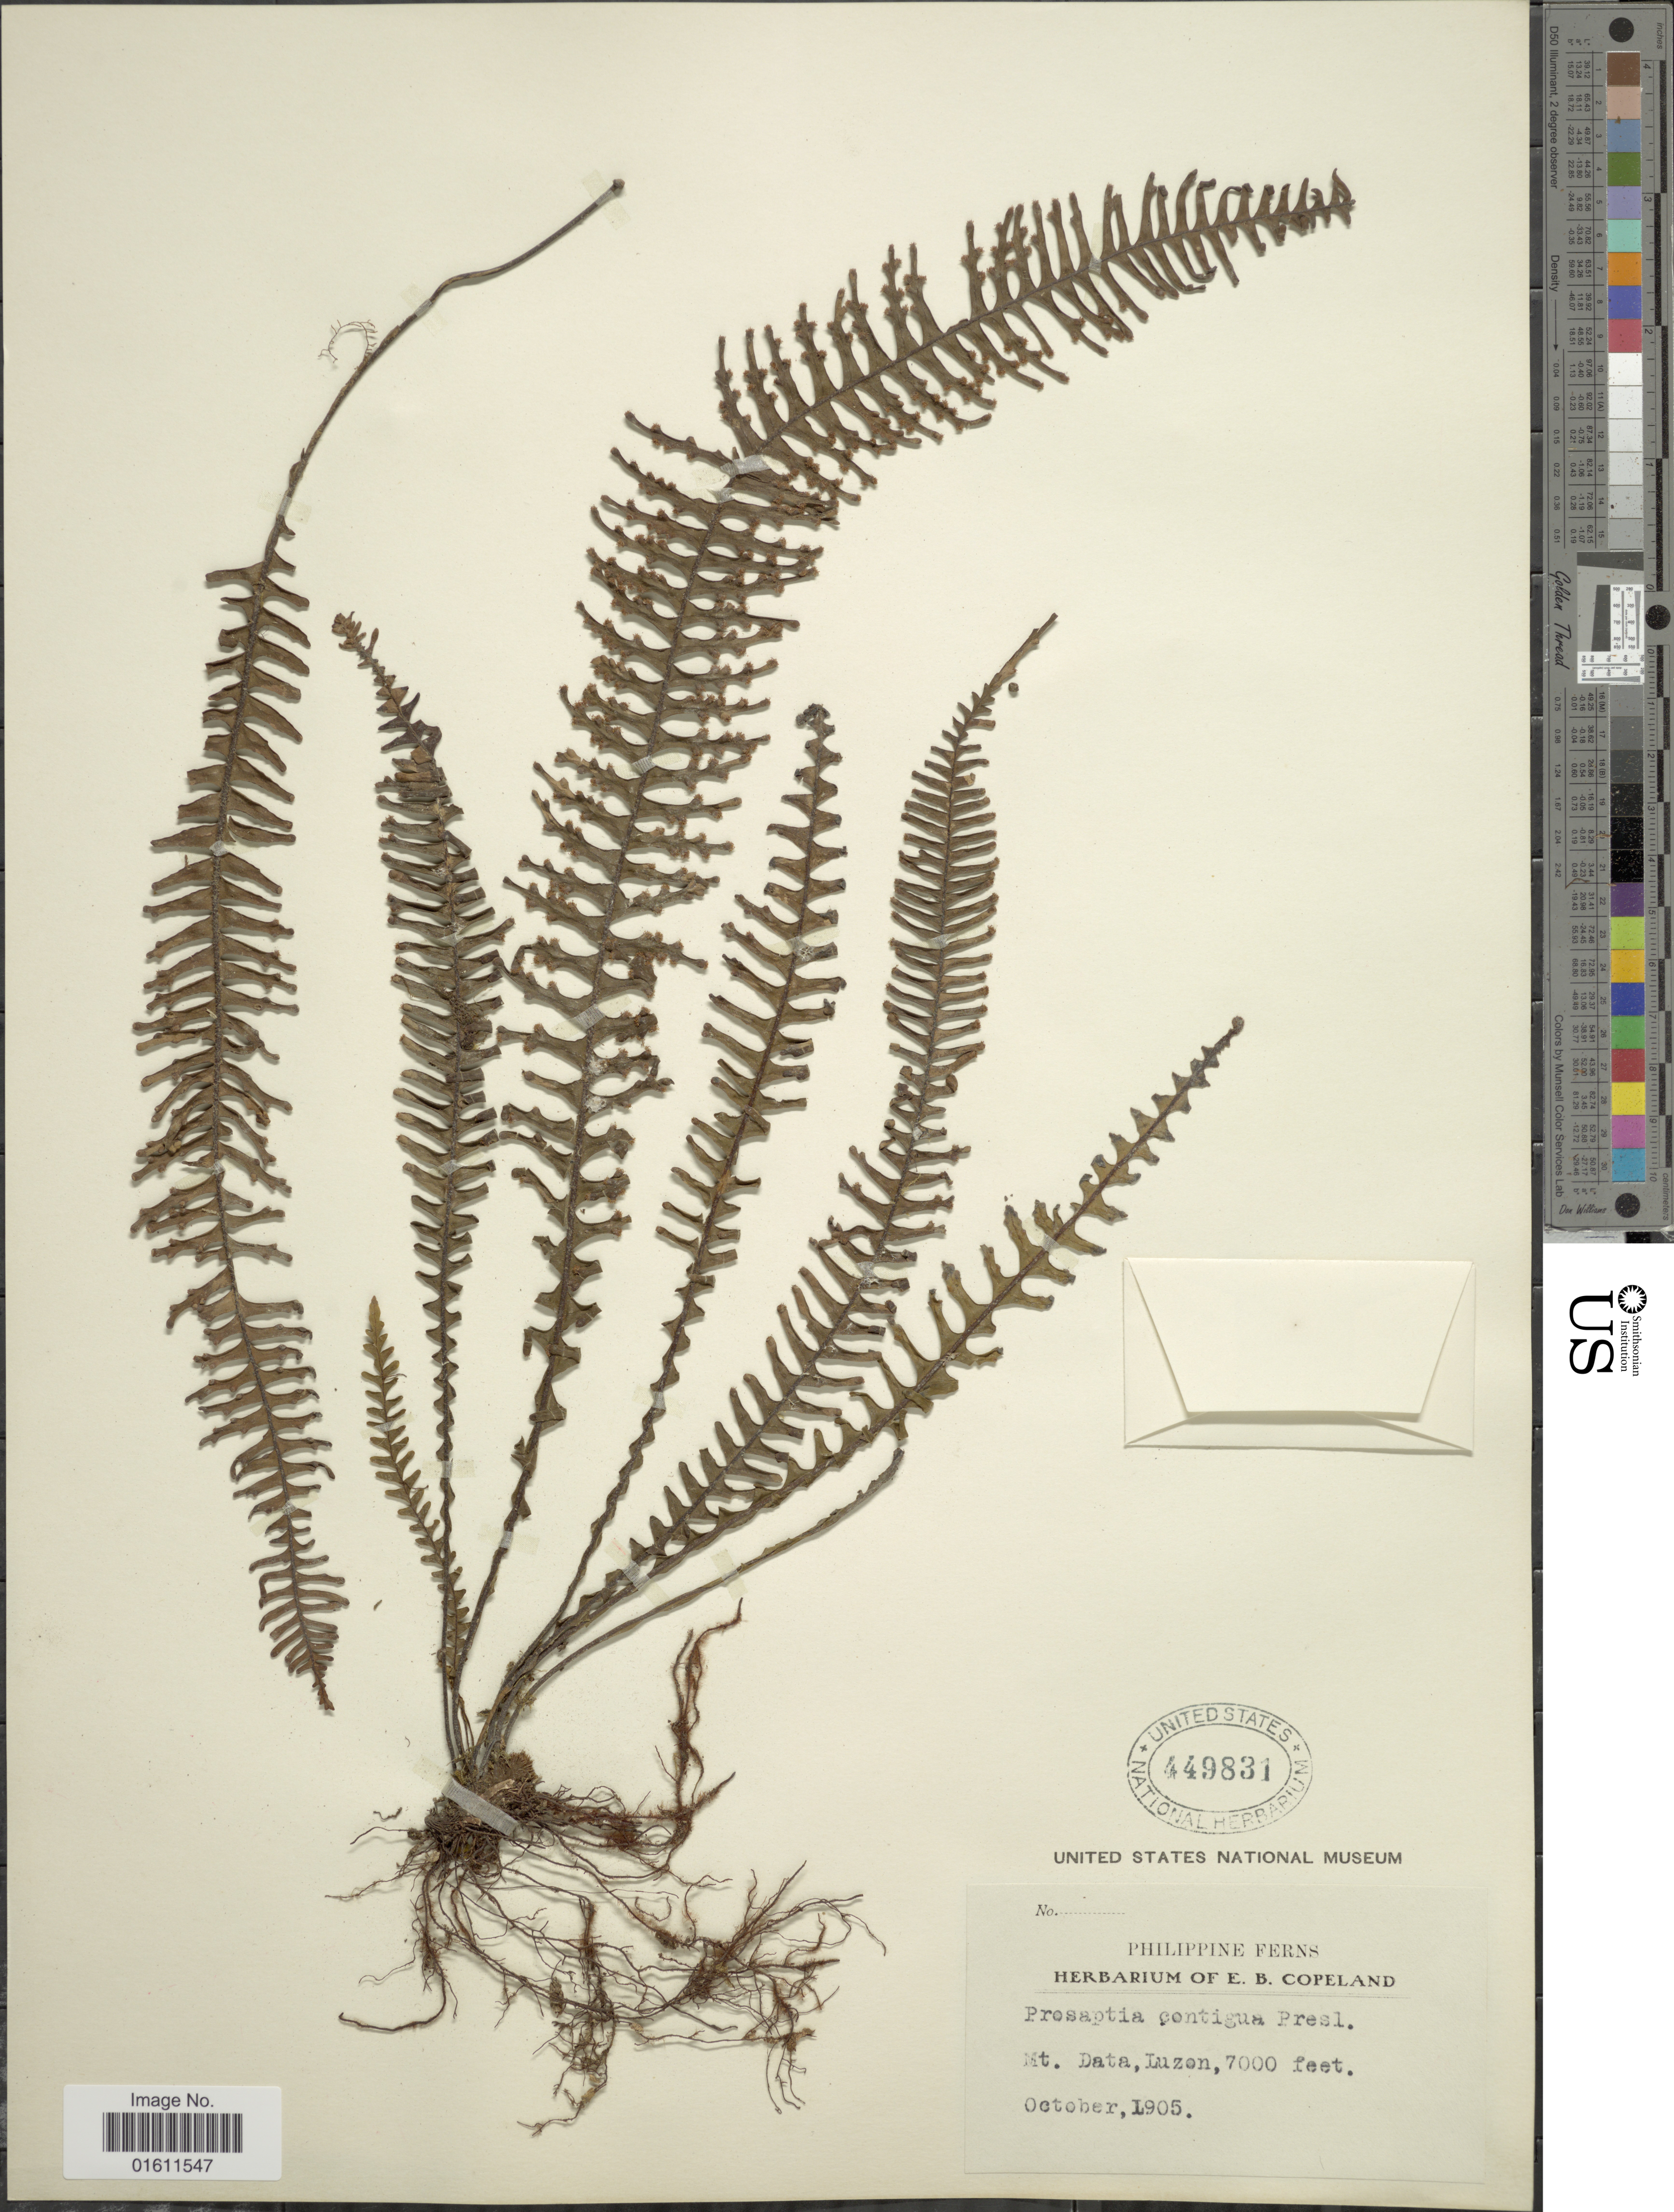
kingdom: Plantae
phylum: Tracheophyta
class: Polypodiopsida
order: Polypodiales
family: Polypodiaceae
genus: Prosaptia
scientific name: Prosaptia contigua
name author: (G. Forst.) Presl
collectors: ex herb. E. B. Copeland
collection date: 1905-10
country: Philippines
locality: Luzon, Mt. Data.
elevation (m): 2134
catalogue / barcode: US 449831